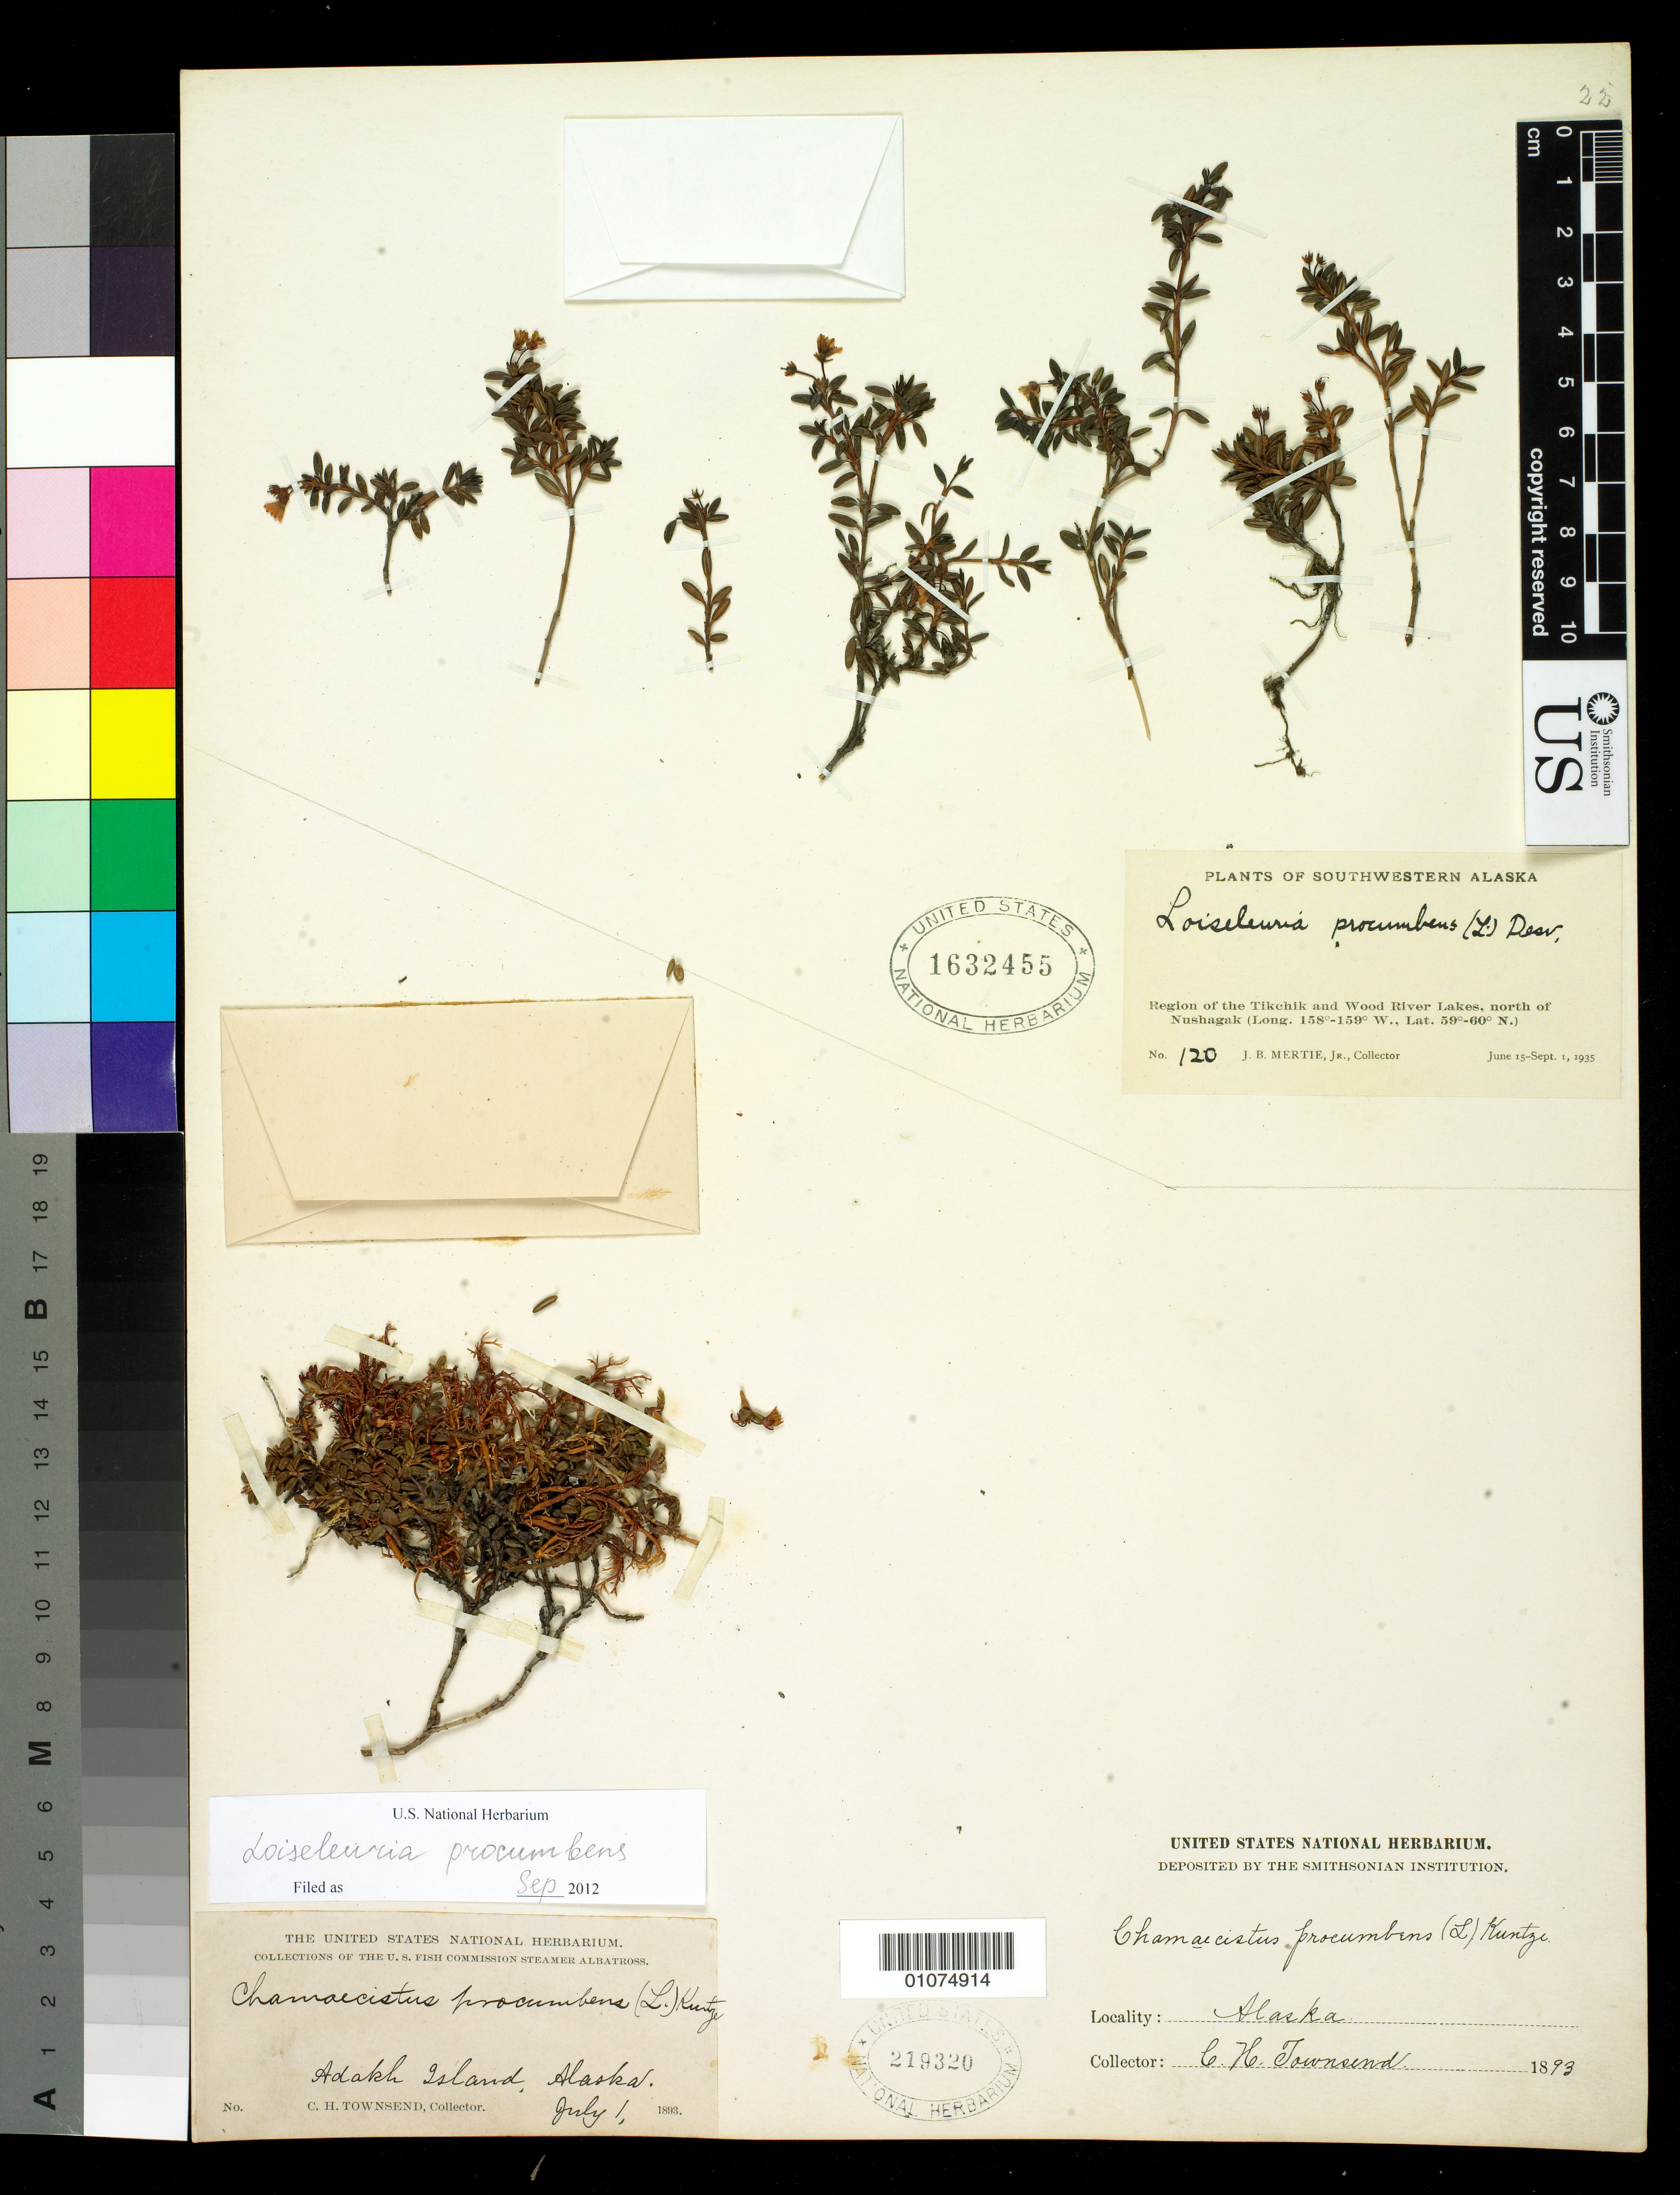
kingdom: Plantae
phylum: Tracheophyta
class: Magnoliopsida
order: Ericales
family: Ericaceae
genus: Loiseleuria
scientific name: Loiseleuria procumbens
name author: (L.) Desv.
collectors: C. H. Townsend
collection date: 1893-07-01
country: United States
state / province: Alaska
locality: Adakh Island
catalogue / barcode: US 219320